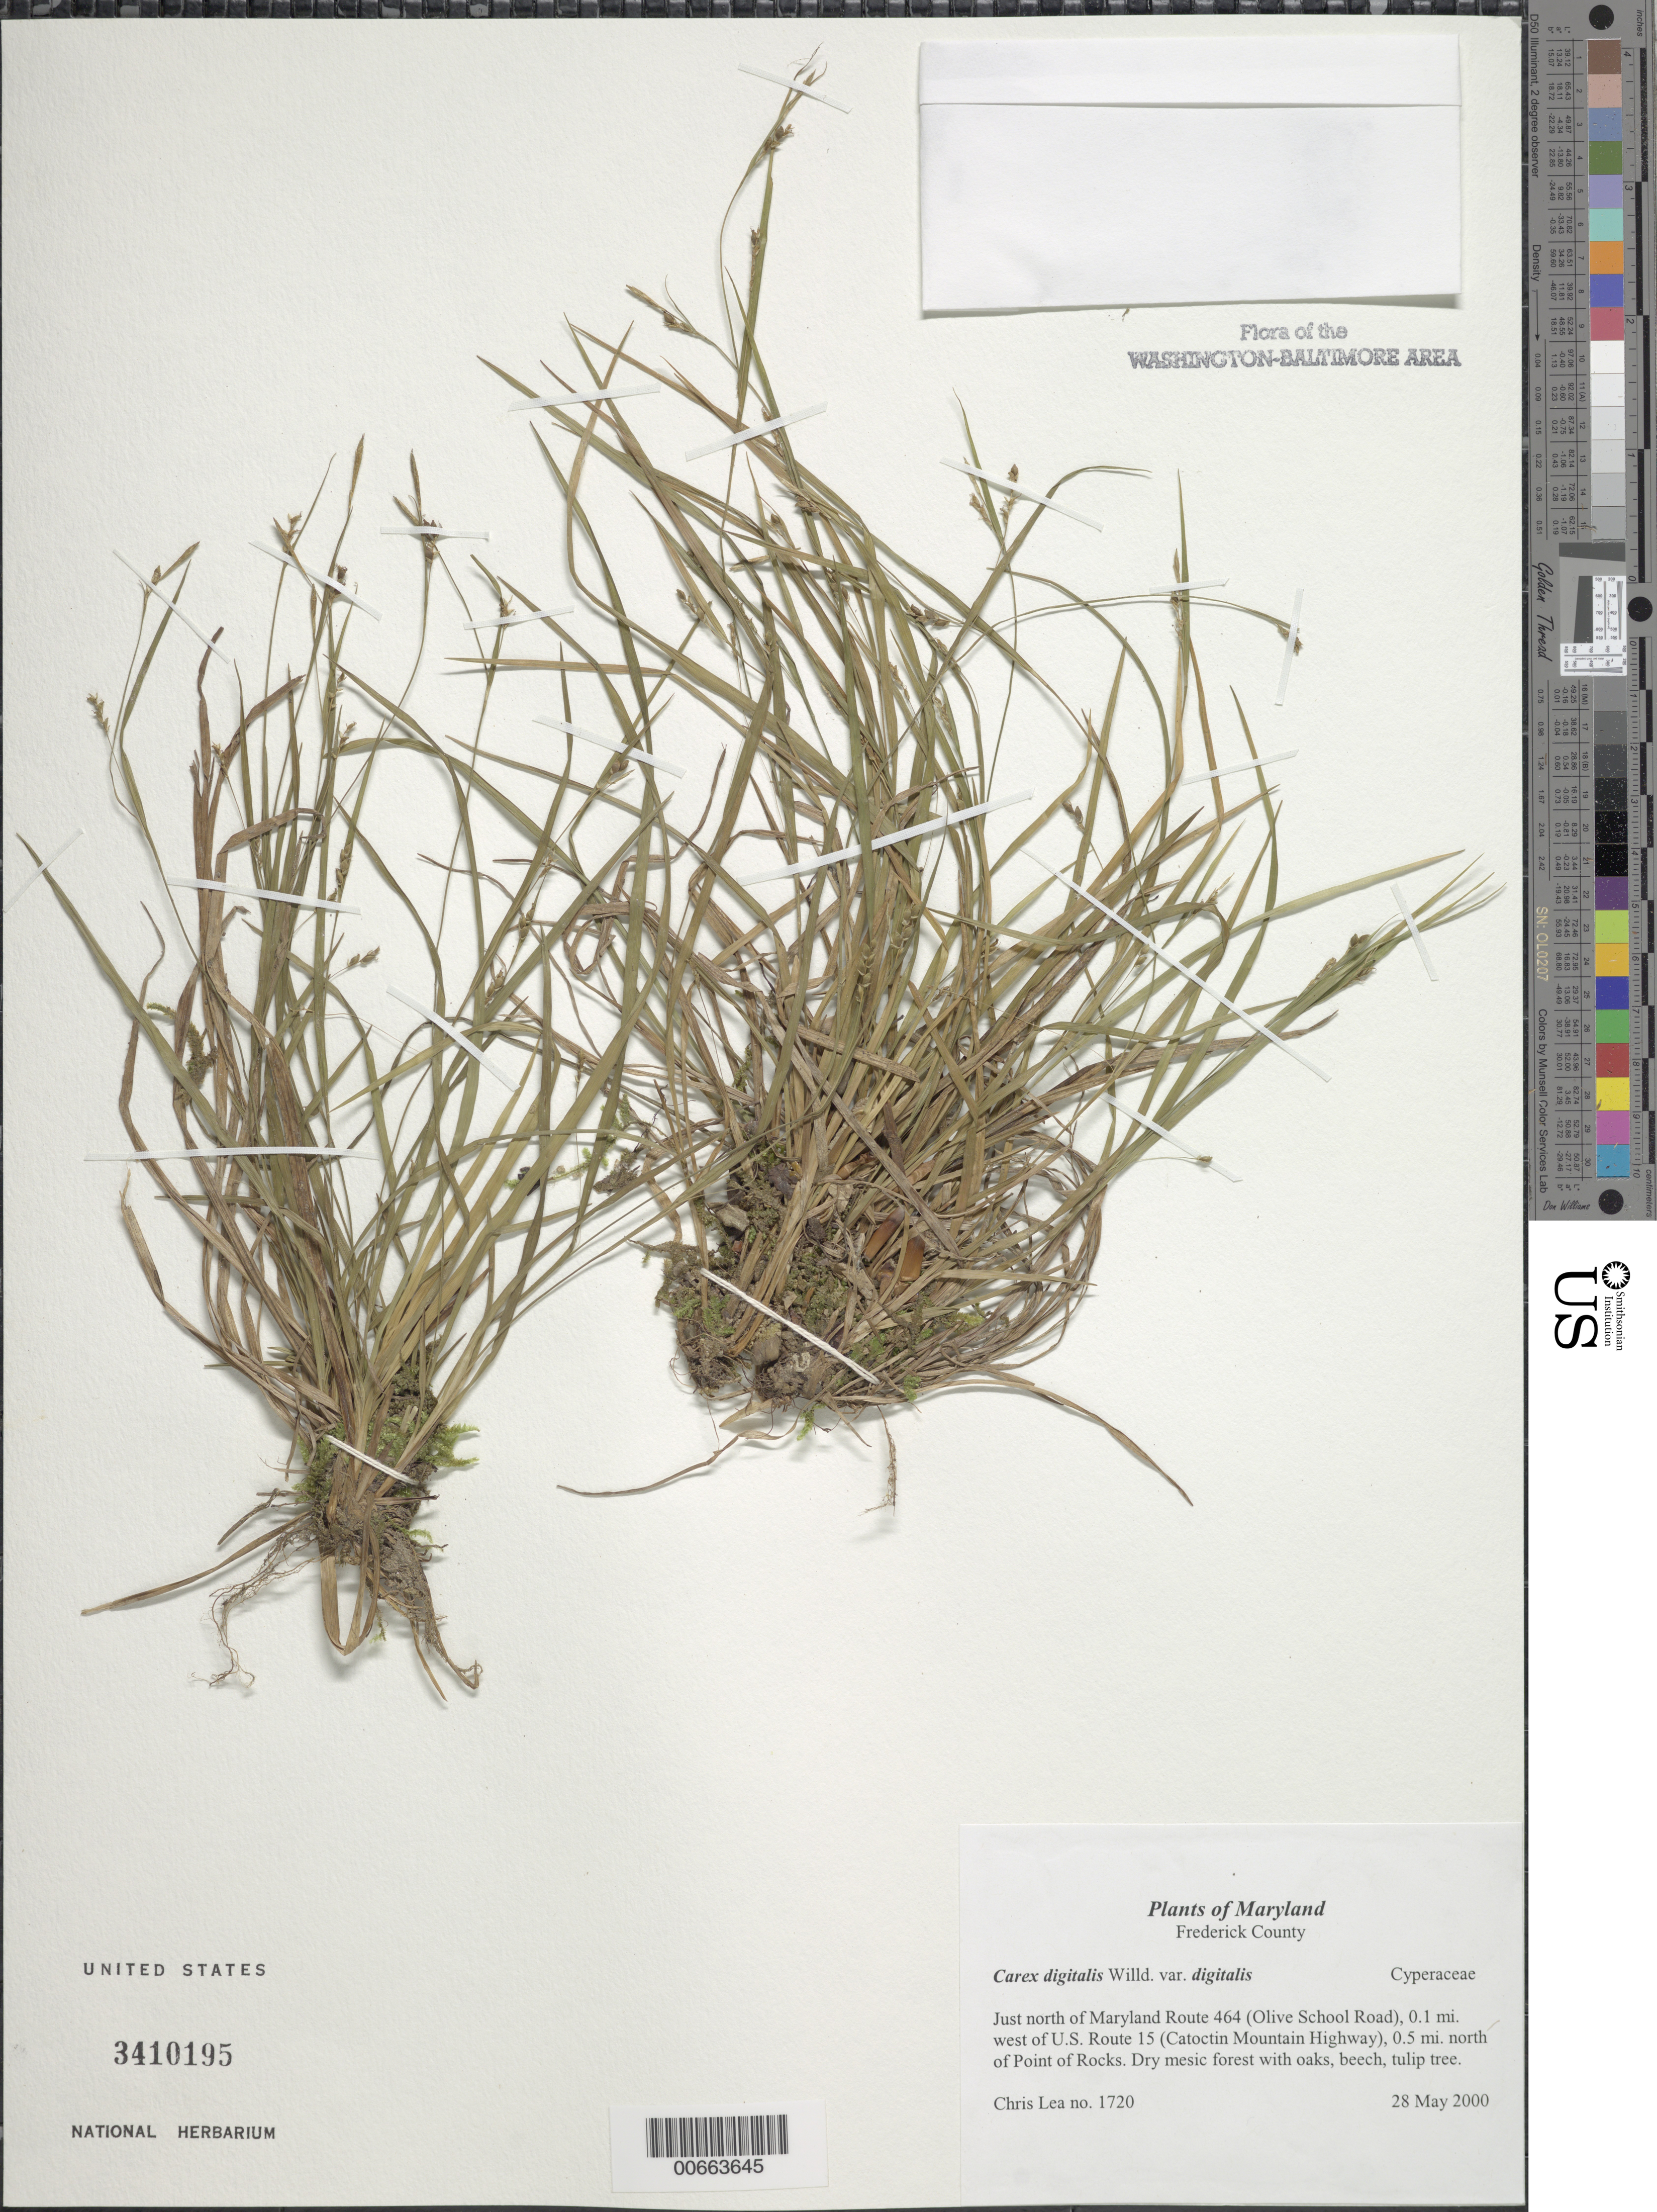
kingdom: Plantae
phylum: Tracheophyta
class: Liliopsida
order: Poales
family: Cyperaceae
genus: Carex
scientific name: Carex digitalis var. digitalis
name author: Willd.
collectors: C. Lea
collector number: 1720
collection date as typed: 28 May 2000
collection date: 2000-05-28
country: United States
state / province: Maryland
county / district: Frederick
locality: Just north of Maryland Route 464 (Olive School Road), 0.1 mi. west of U.S. Route 15 (Catoctin Mountain Highway), 0.5 mi. north of Point of Rocks.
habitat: Dry mesic forest with oaks, beech, tulip tree.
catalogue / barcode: US 3410195